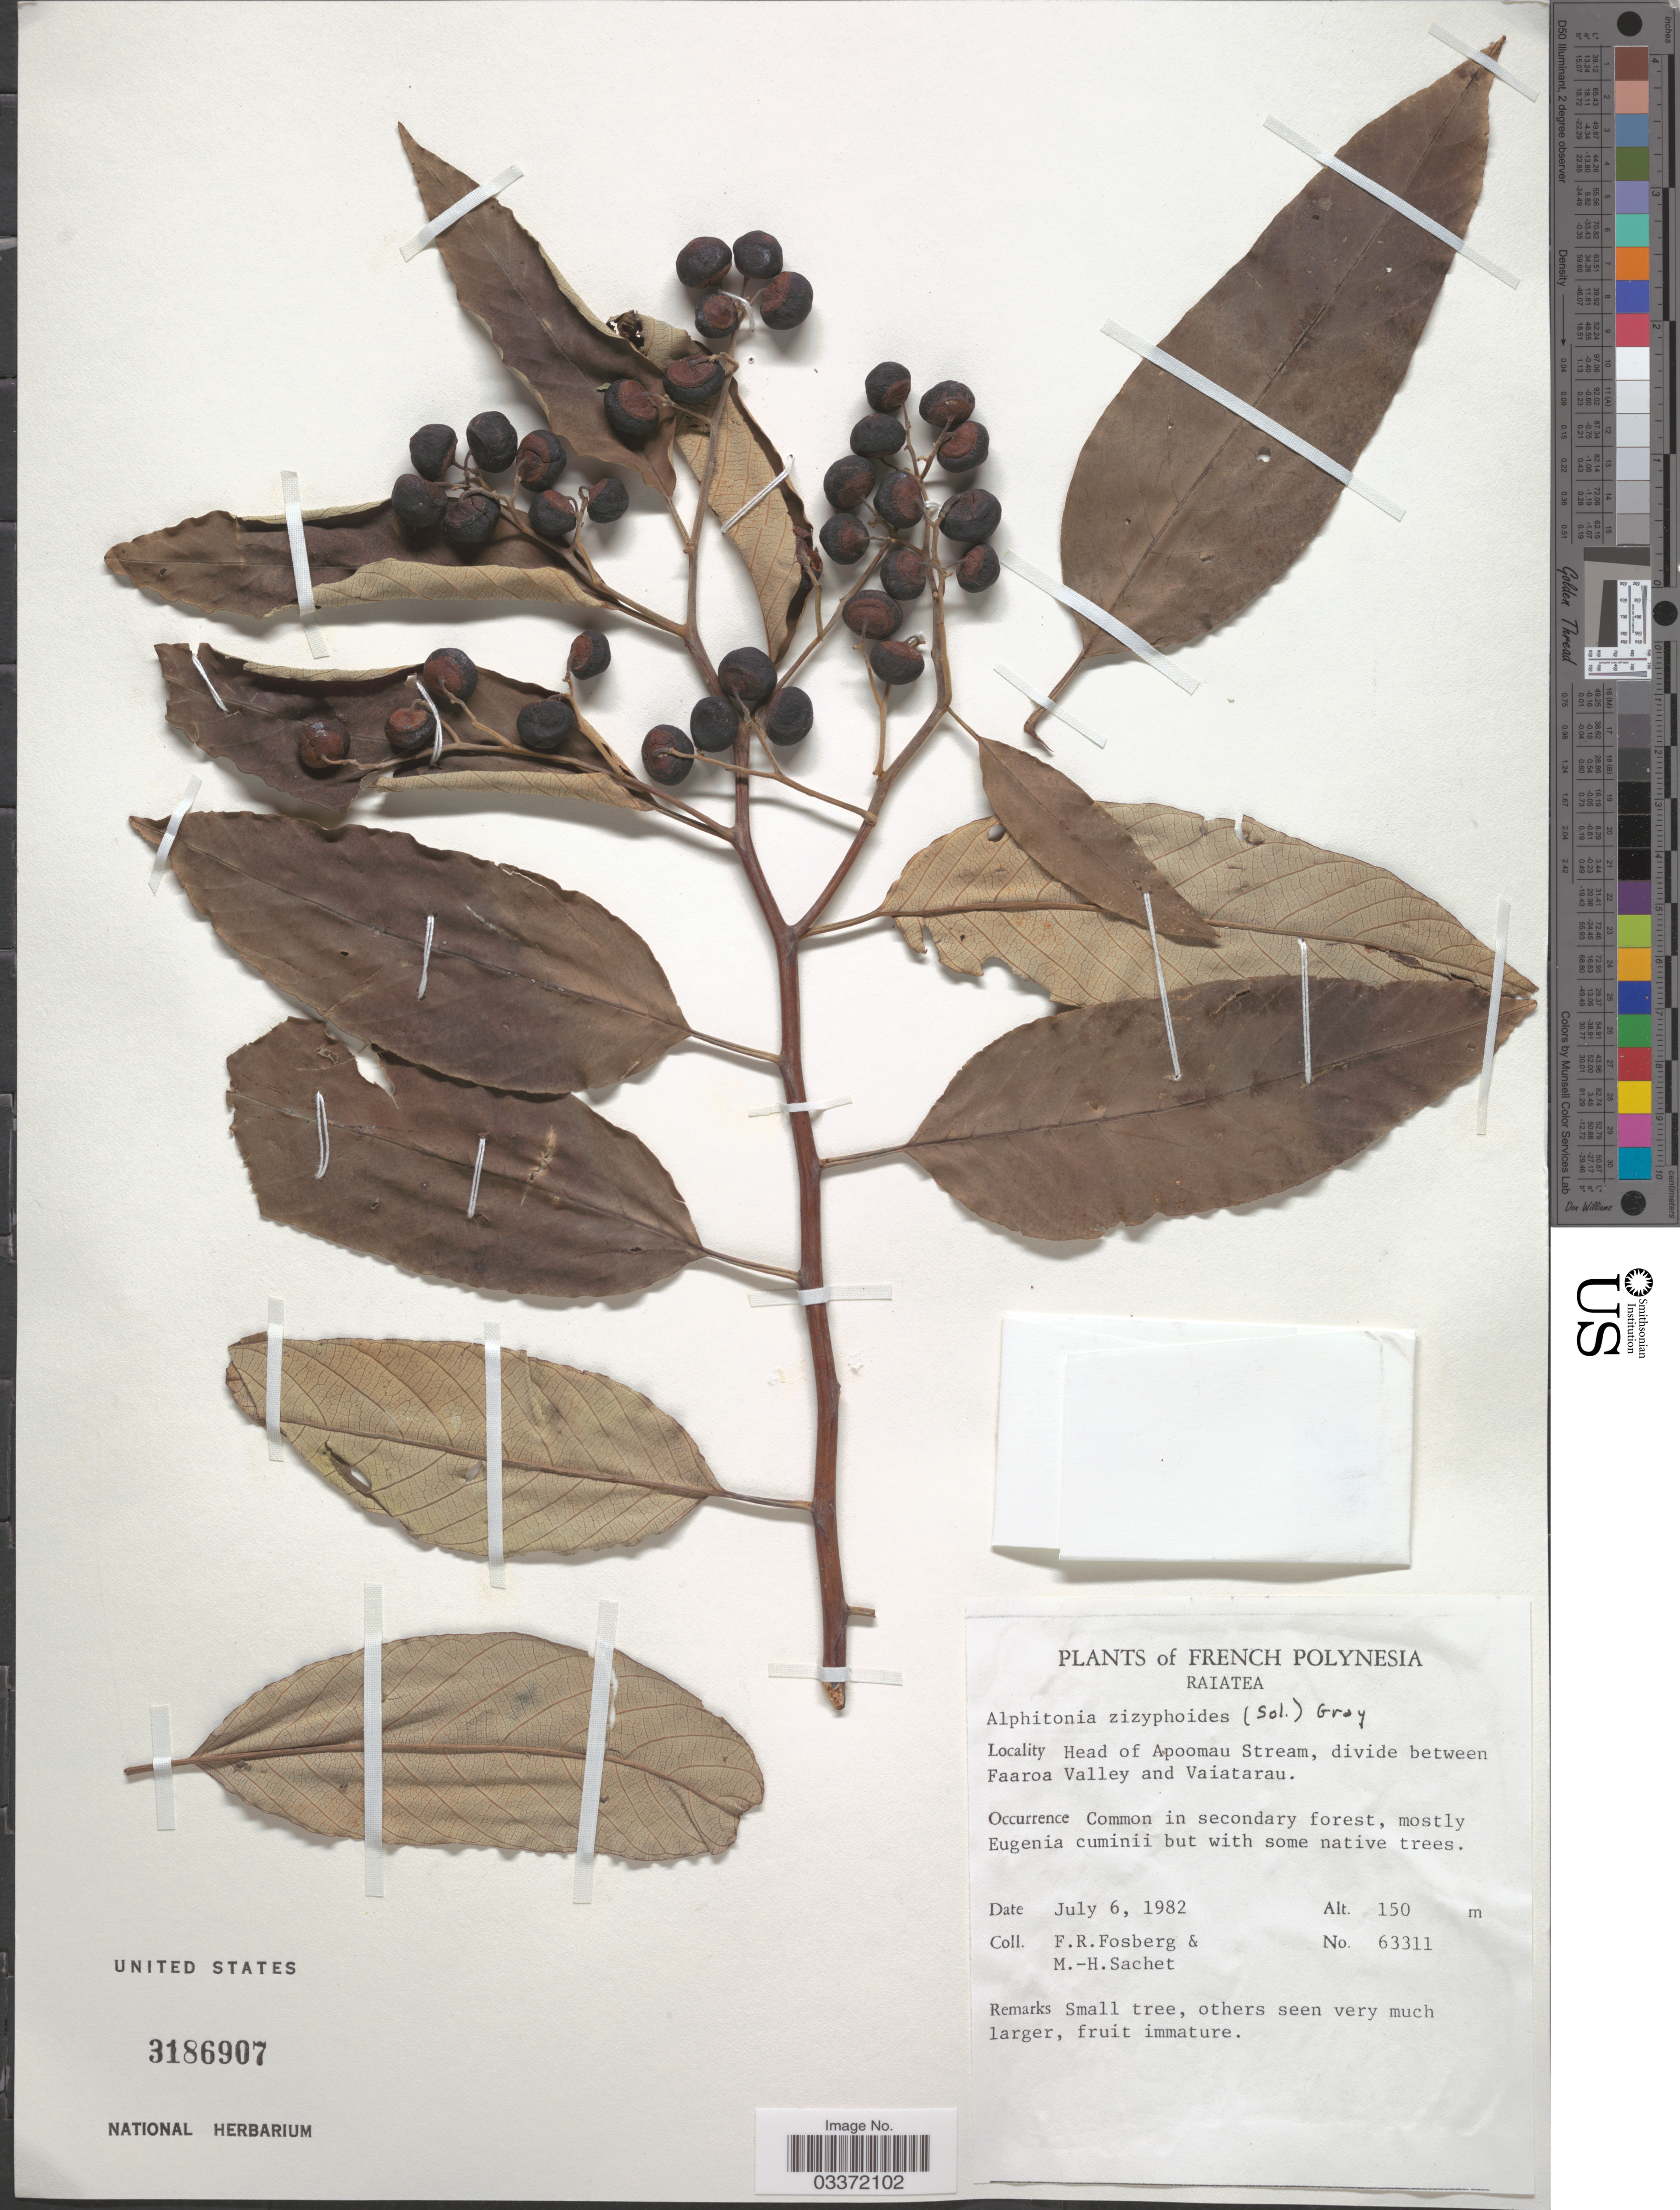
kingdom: Plantae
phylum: Tracheophyta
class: Magnoliopsida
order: Rosales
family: Rhamnaceae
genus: Alphitonia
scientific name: Alphitonia zizyphoides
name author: (Sol. ex Spreng.) A. Gray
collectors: F. R. Fosberg & M.-H. Sachet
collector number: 63311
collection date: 1982-07-06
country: French Polynesia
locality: Raiatea, Head of Apoomau Stream, divide between Faaroa Valley and Vaiatarau.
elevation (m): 150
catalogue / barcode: US 3186907